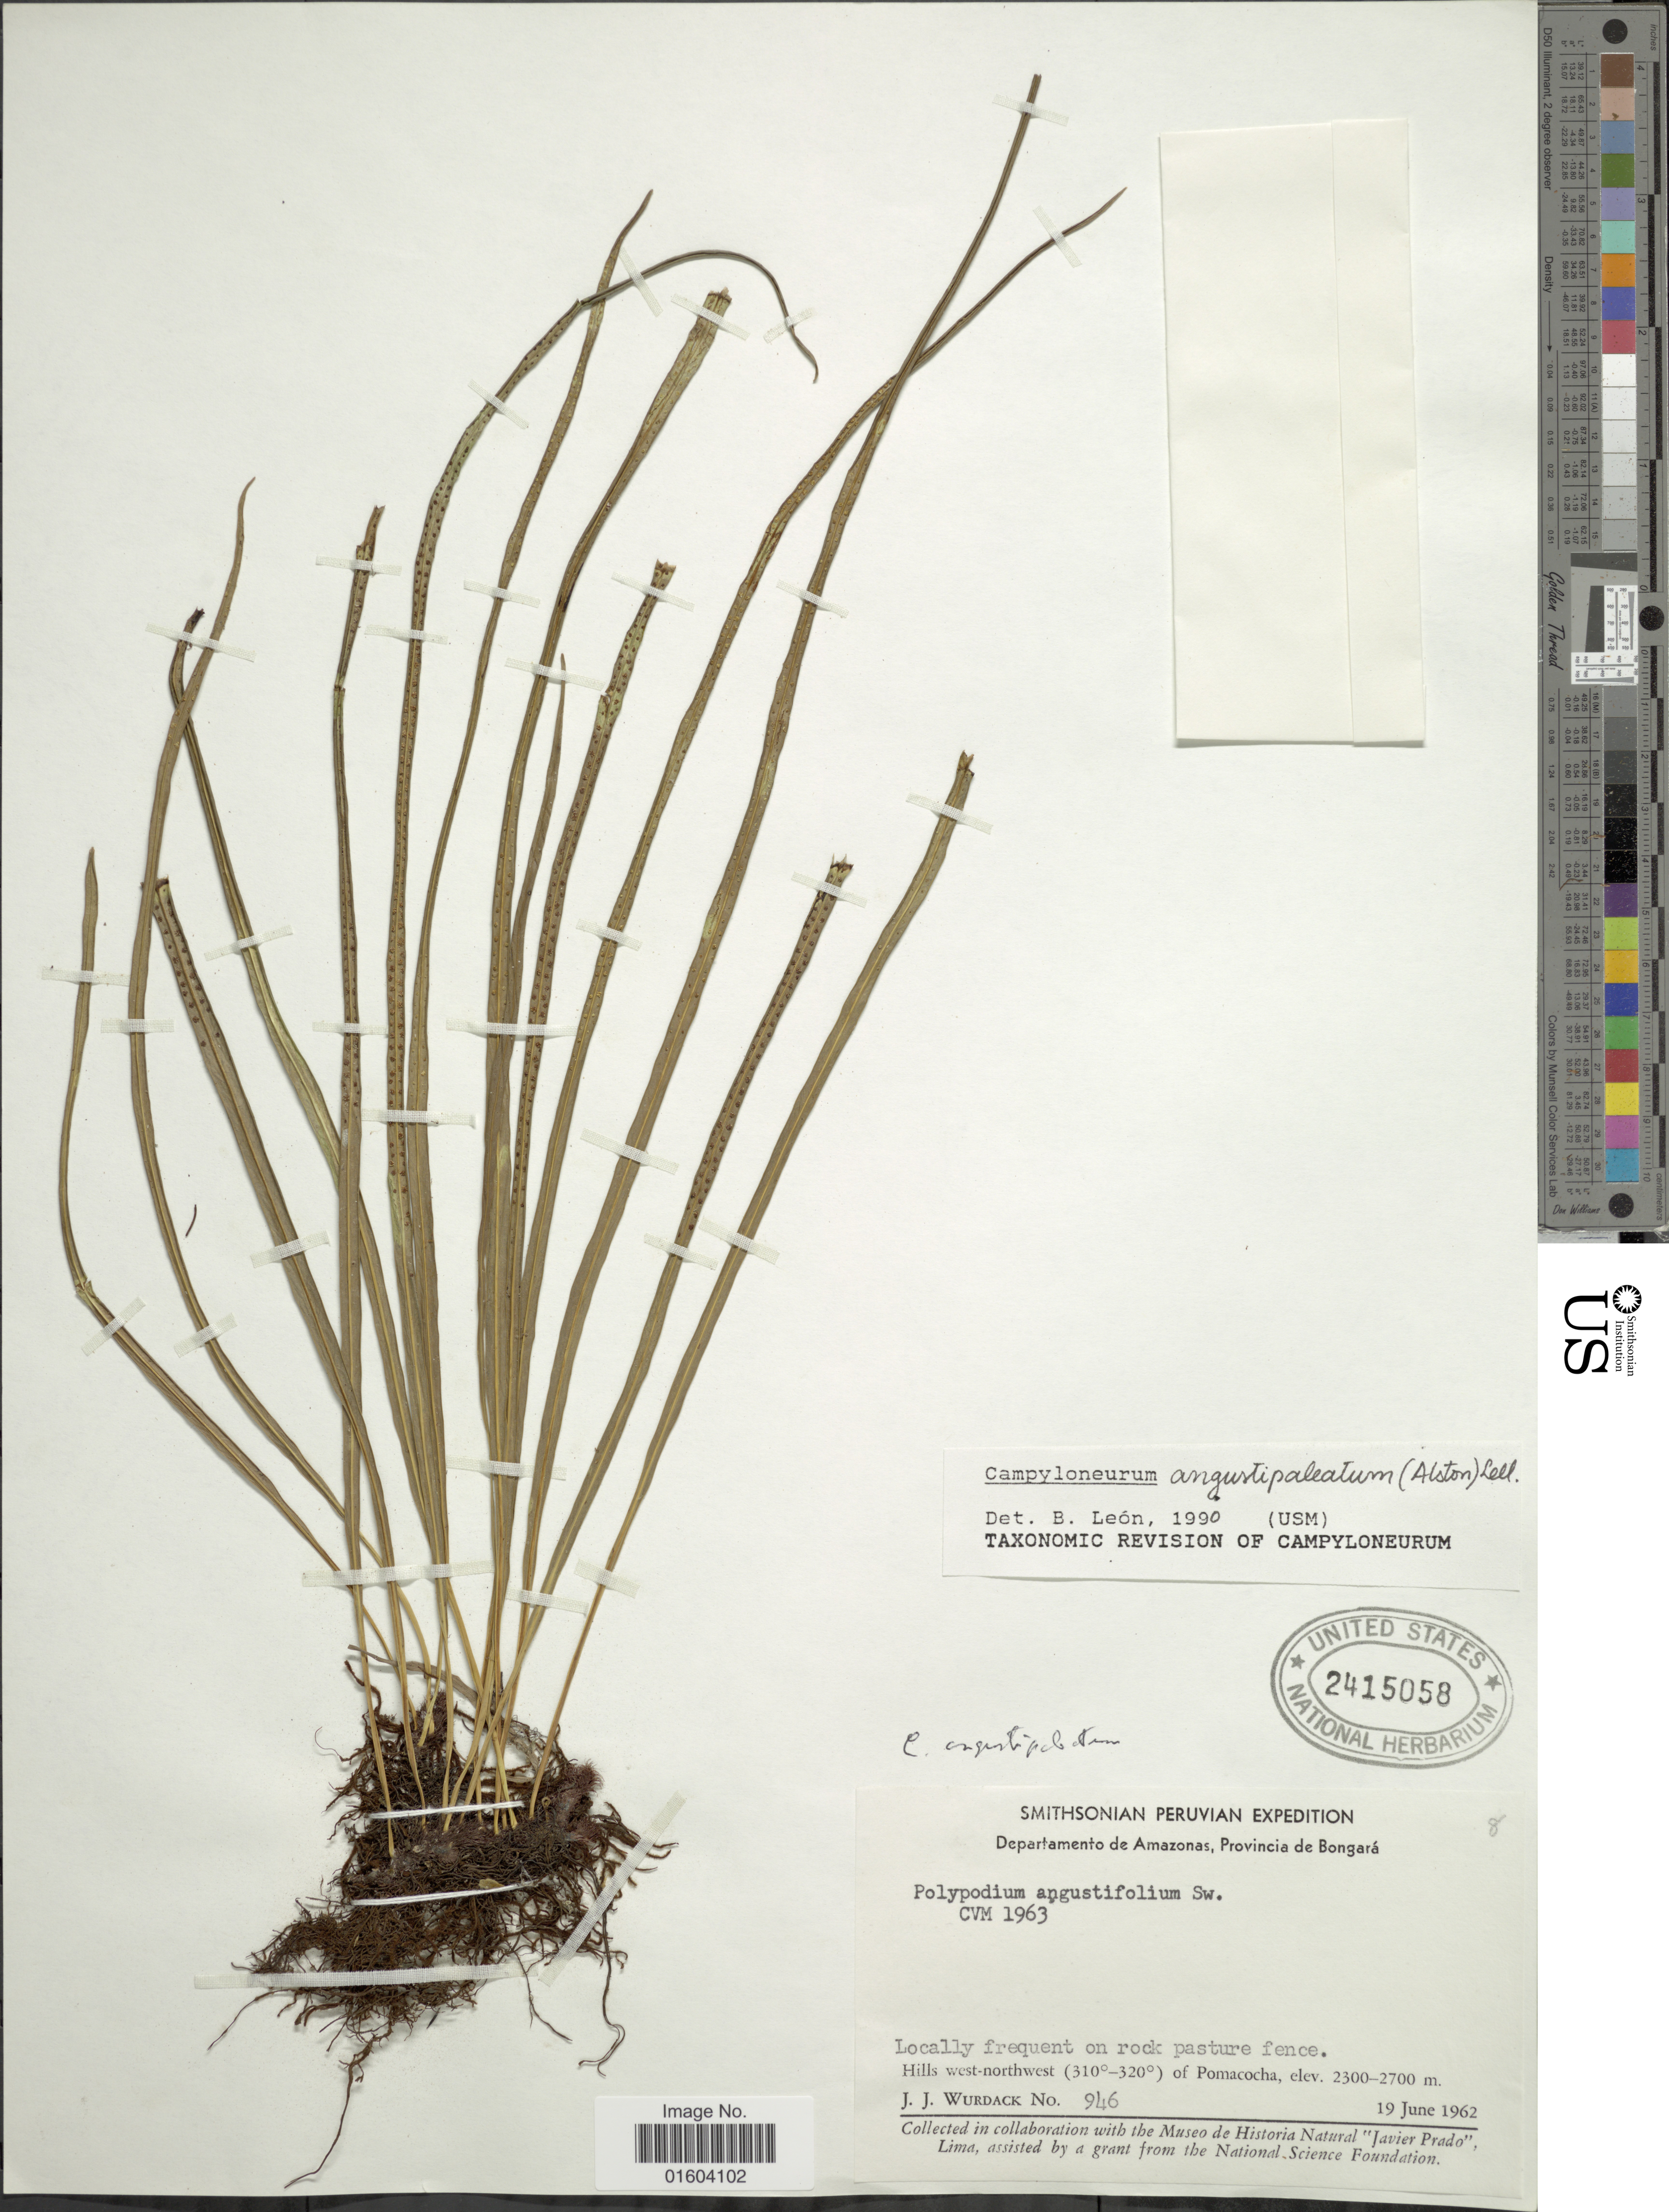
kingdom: Plantae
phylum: Tracheophyta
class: Polypodiopsida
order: Polypodiales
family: Polypodiaceae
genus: Campyloneurum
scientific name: Campyloneurum angustipaleatum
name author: (Alston) Lellinger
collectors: J. J. Wurdack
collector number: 946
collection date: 1962-06-19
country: Peru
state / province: Amazonas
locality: Departamento de Amazonas, Provincia de Bongara, Hills west-northwest of Pomacocha.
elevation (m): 2300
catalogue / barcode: US 2415058